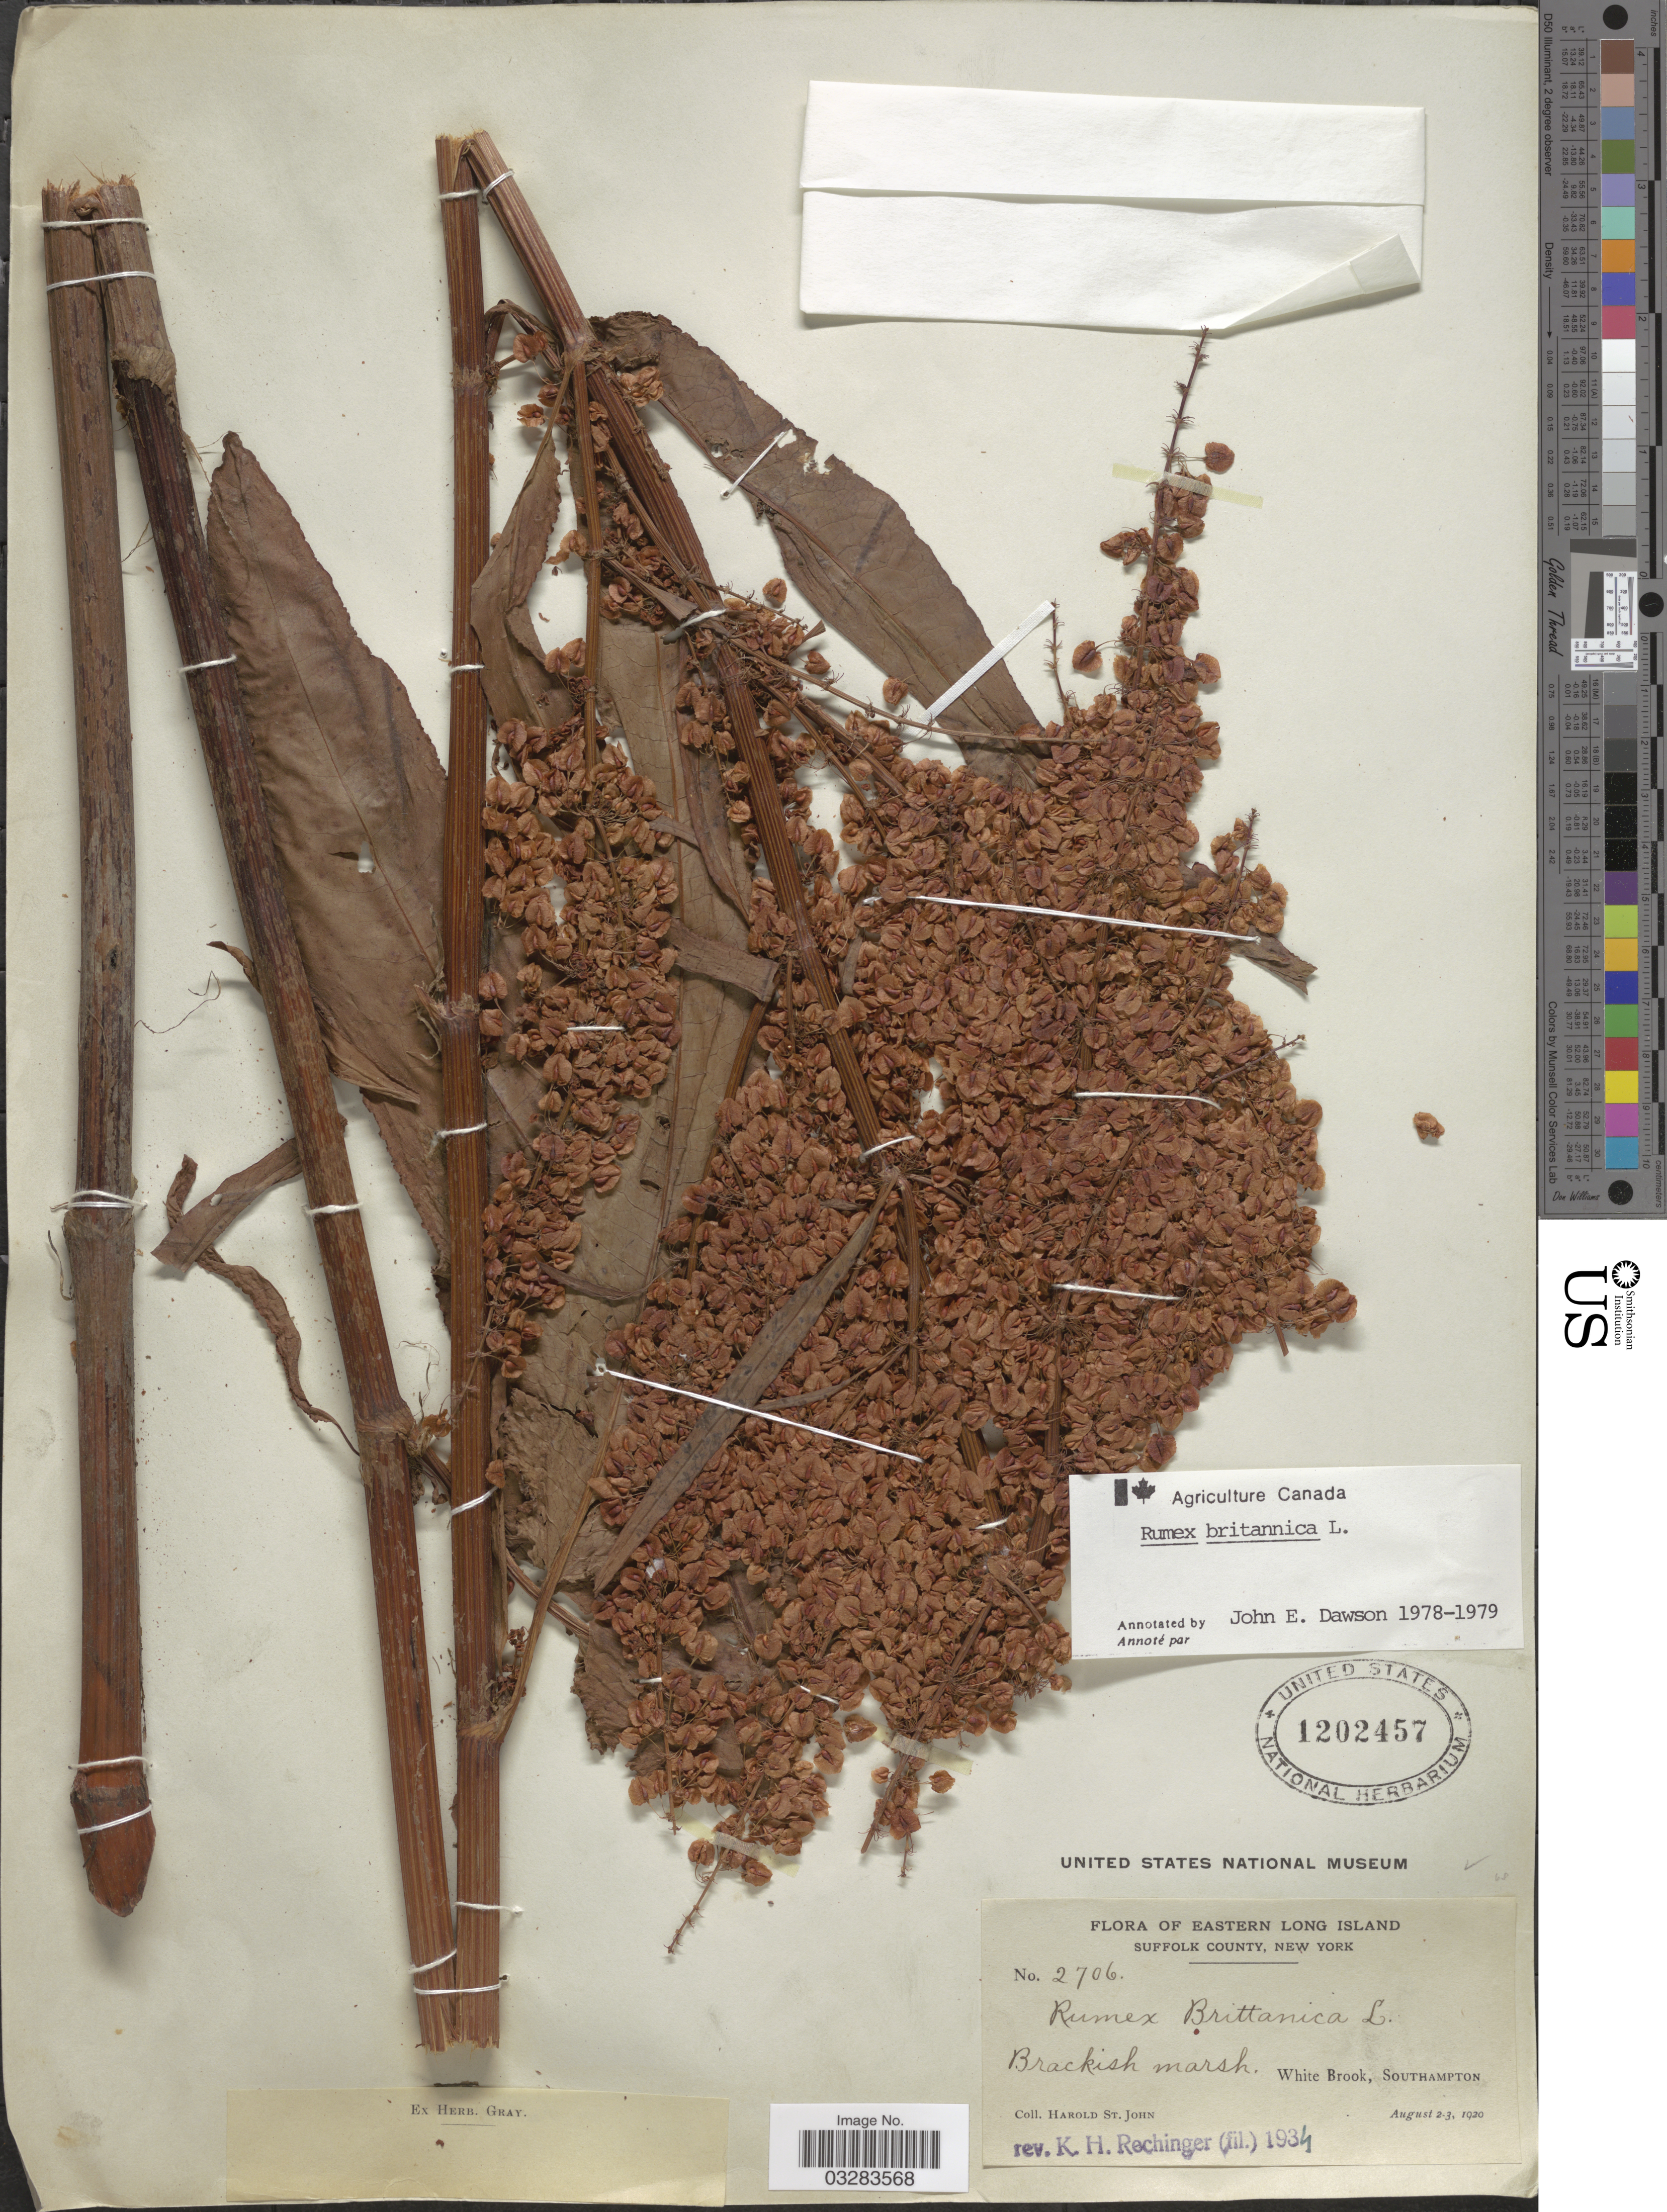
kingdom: Plantae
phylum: Tracheophyta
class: Magnoliopsida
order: Caryophyllales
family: Polygonaceae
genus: Rumex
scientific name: Rumex britannica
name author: L.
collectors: H. St. John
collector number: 2706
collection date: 1920-08-02/1920-08-03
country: United States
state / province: New York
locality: Eastern Long Island. Suffolk County. White Brook, Southampton.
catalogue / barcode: US 1202457